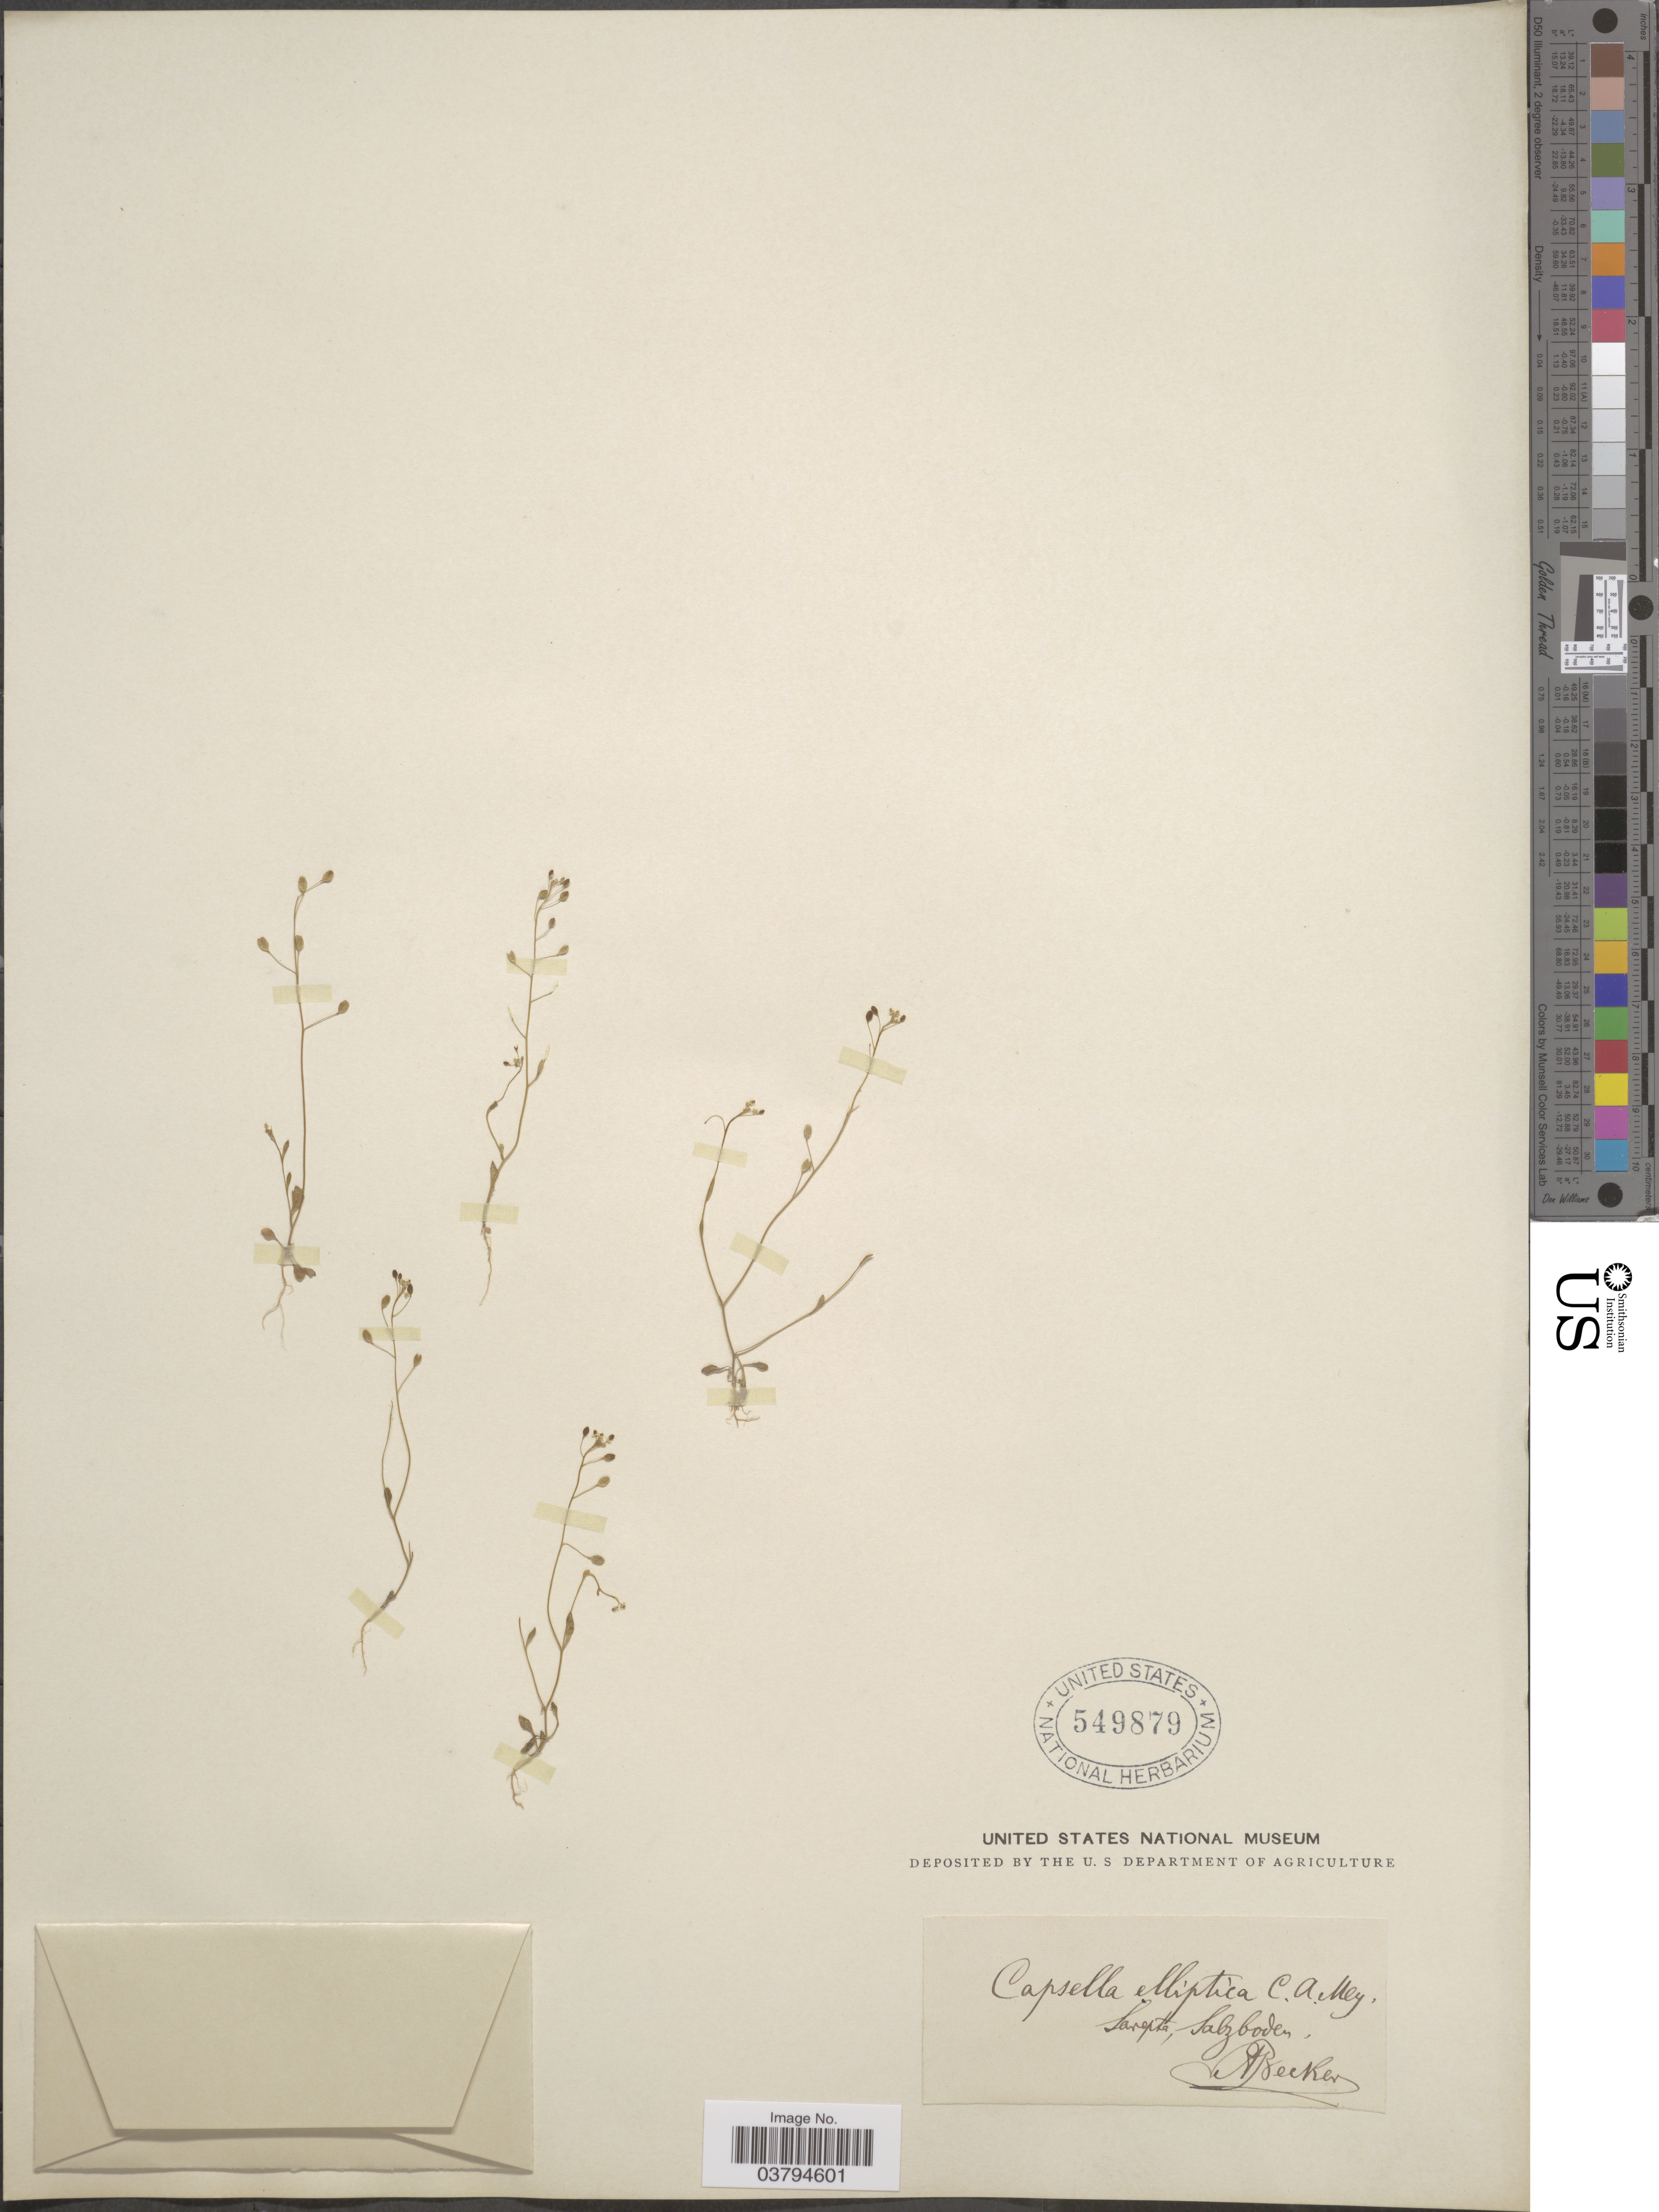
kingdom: Plantae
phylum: Tracheophyta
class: Magnoliopsida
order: Brassicales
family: Brassicaceae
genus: Hornungia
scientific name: Hornungia procumbens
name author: (L.) Hayek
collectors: A. Becker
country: Russian Federation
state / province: Volgograd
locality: Sarepta, Salzboden.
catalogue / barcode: US 549879